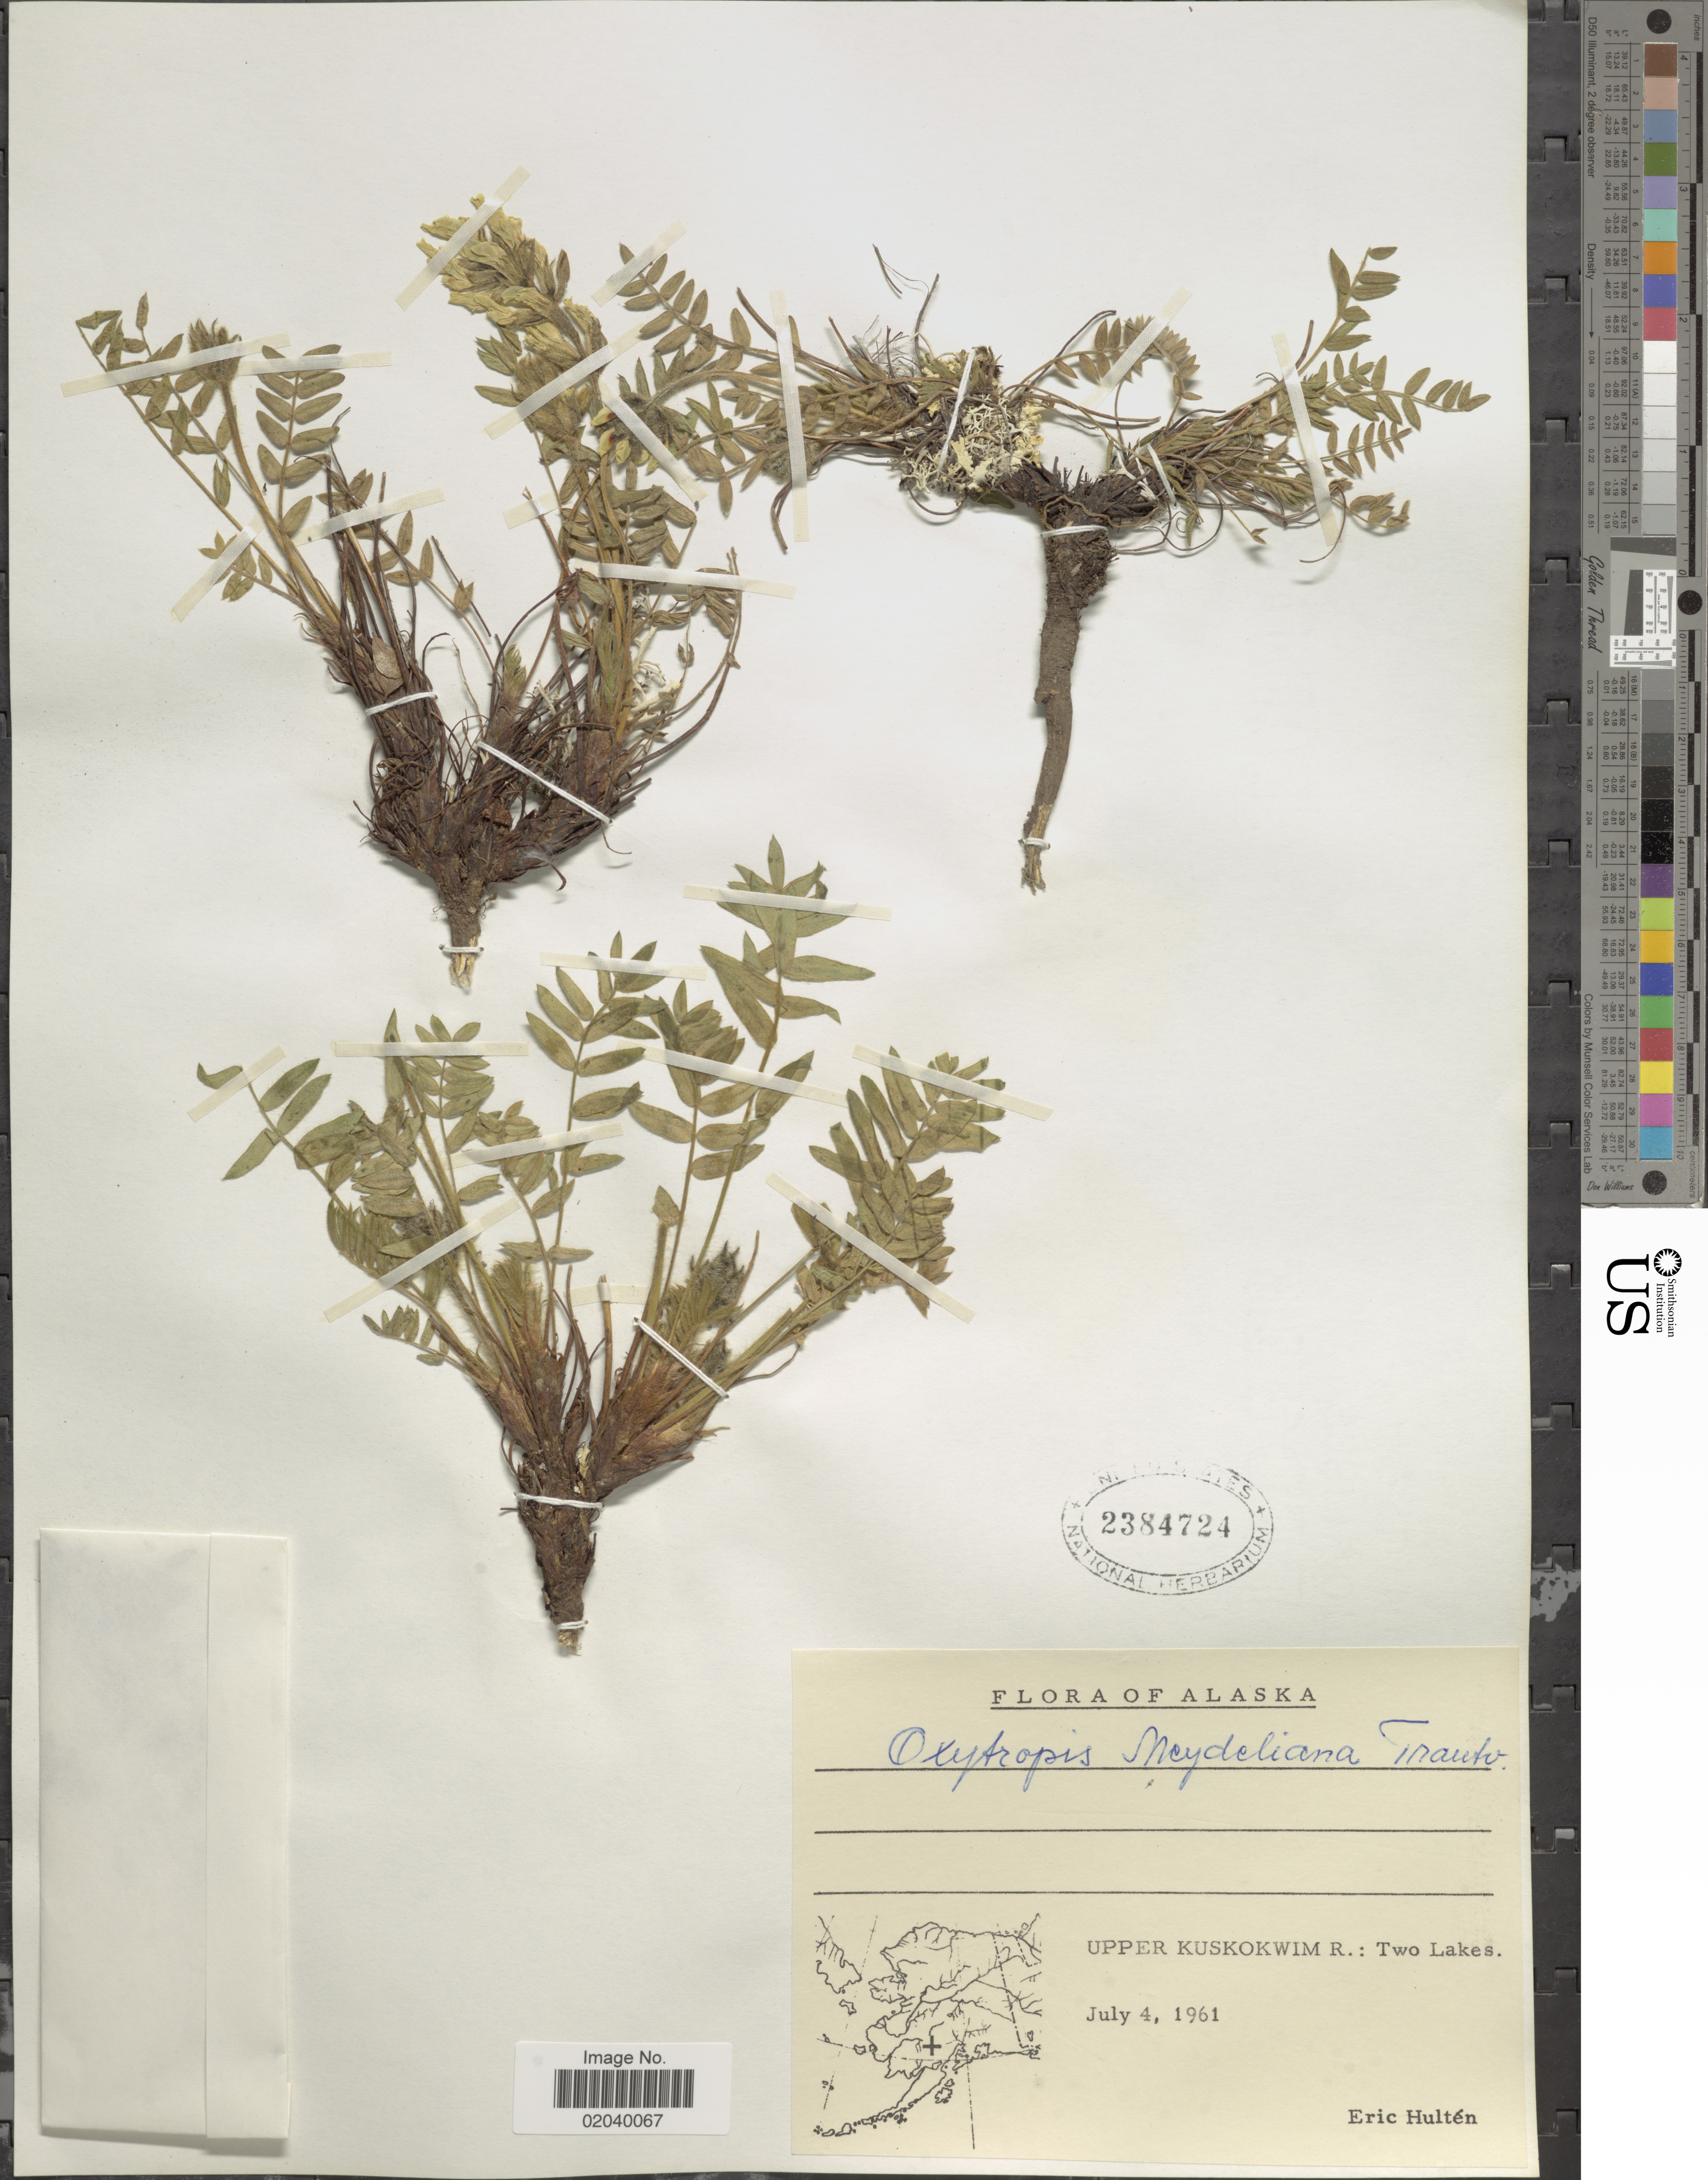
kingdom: Plantae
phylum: Tracheophyta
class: Magnoliopsida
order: Fabales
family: Fabaceae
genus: Oxytropis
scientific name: Oxytropis maydelliana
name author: Trautv.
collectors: E. G. Hultén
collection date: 1961-07-04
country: United States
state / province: Alaska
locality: Upper Kuskokwim R.: Two Lakes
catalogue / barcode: US 2384724